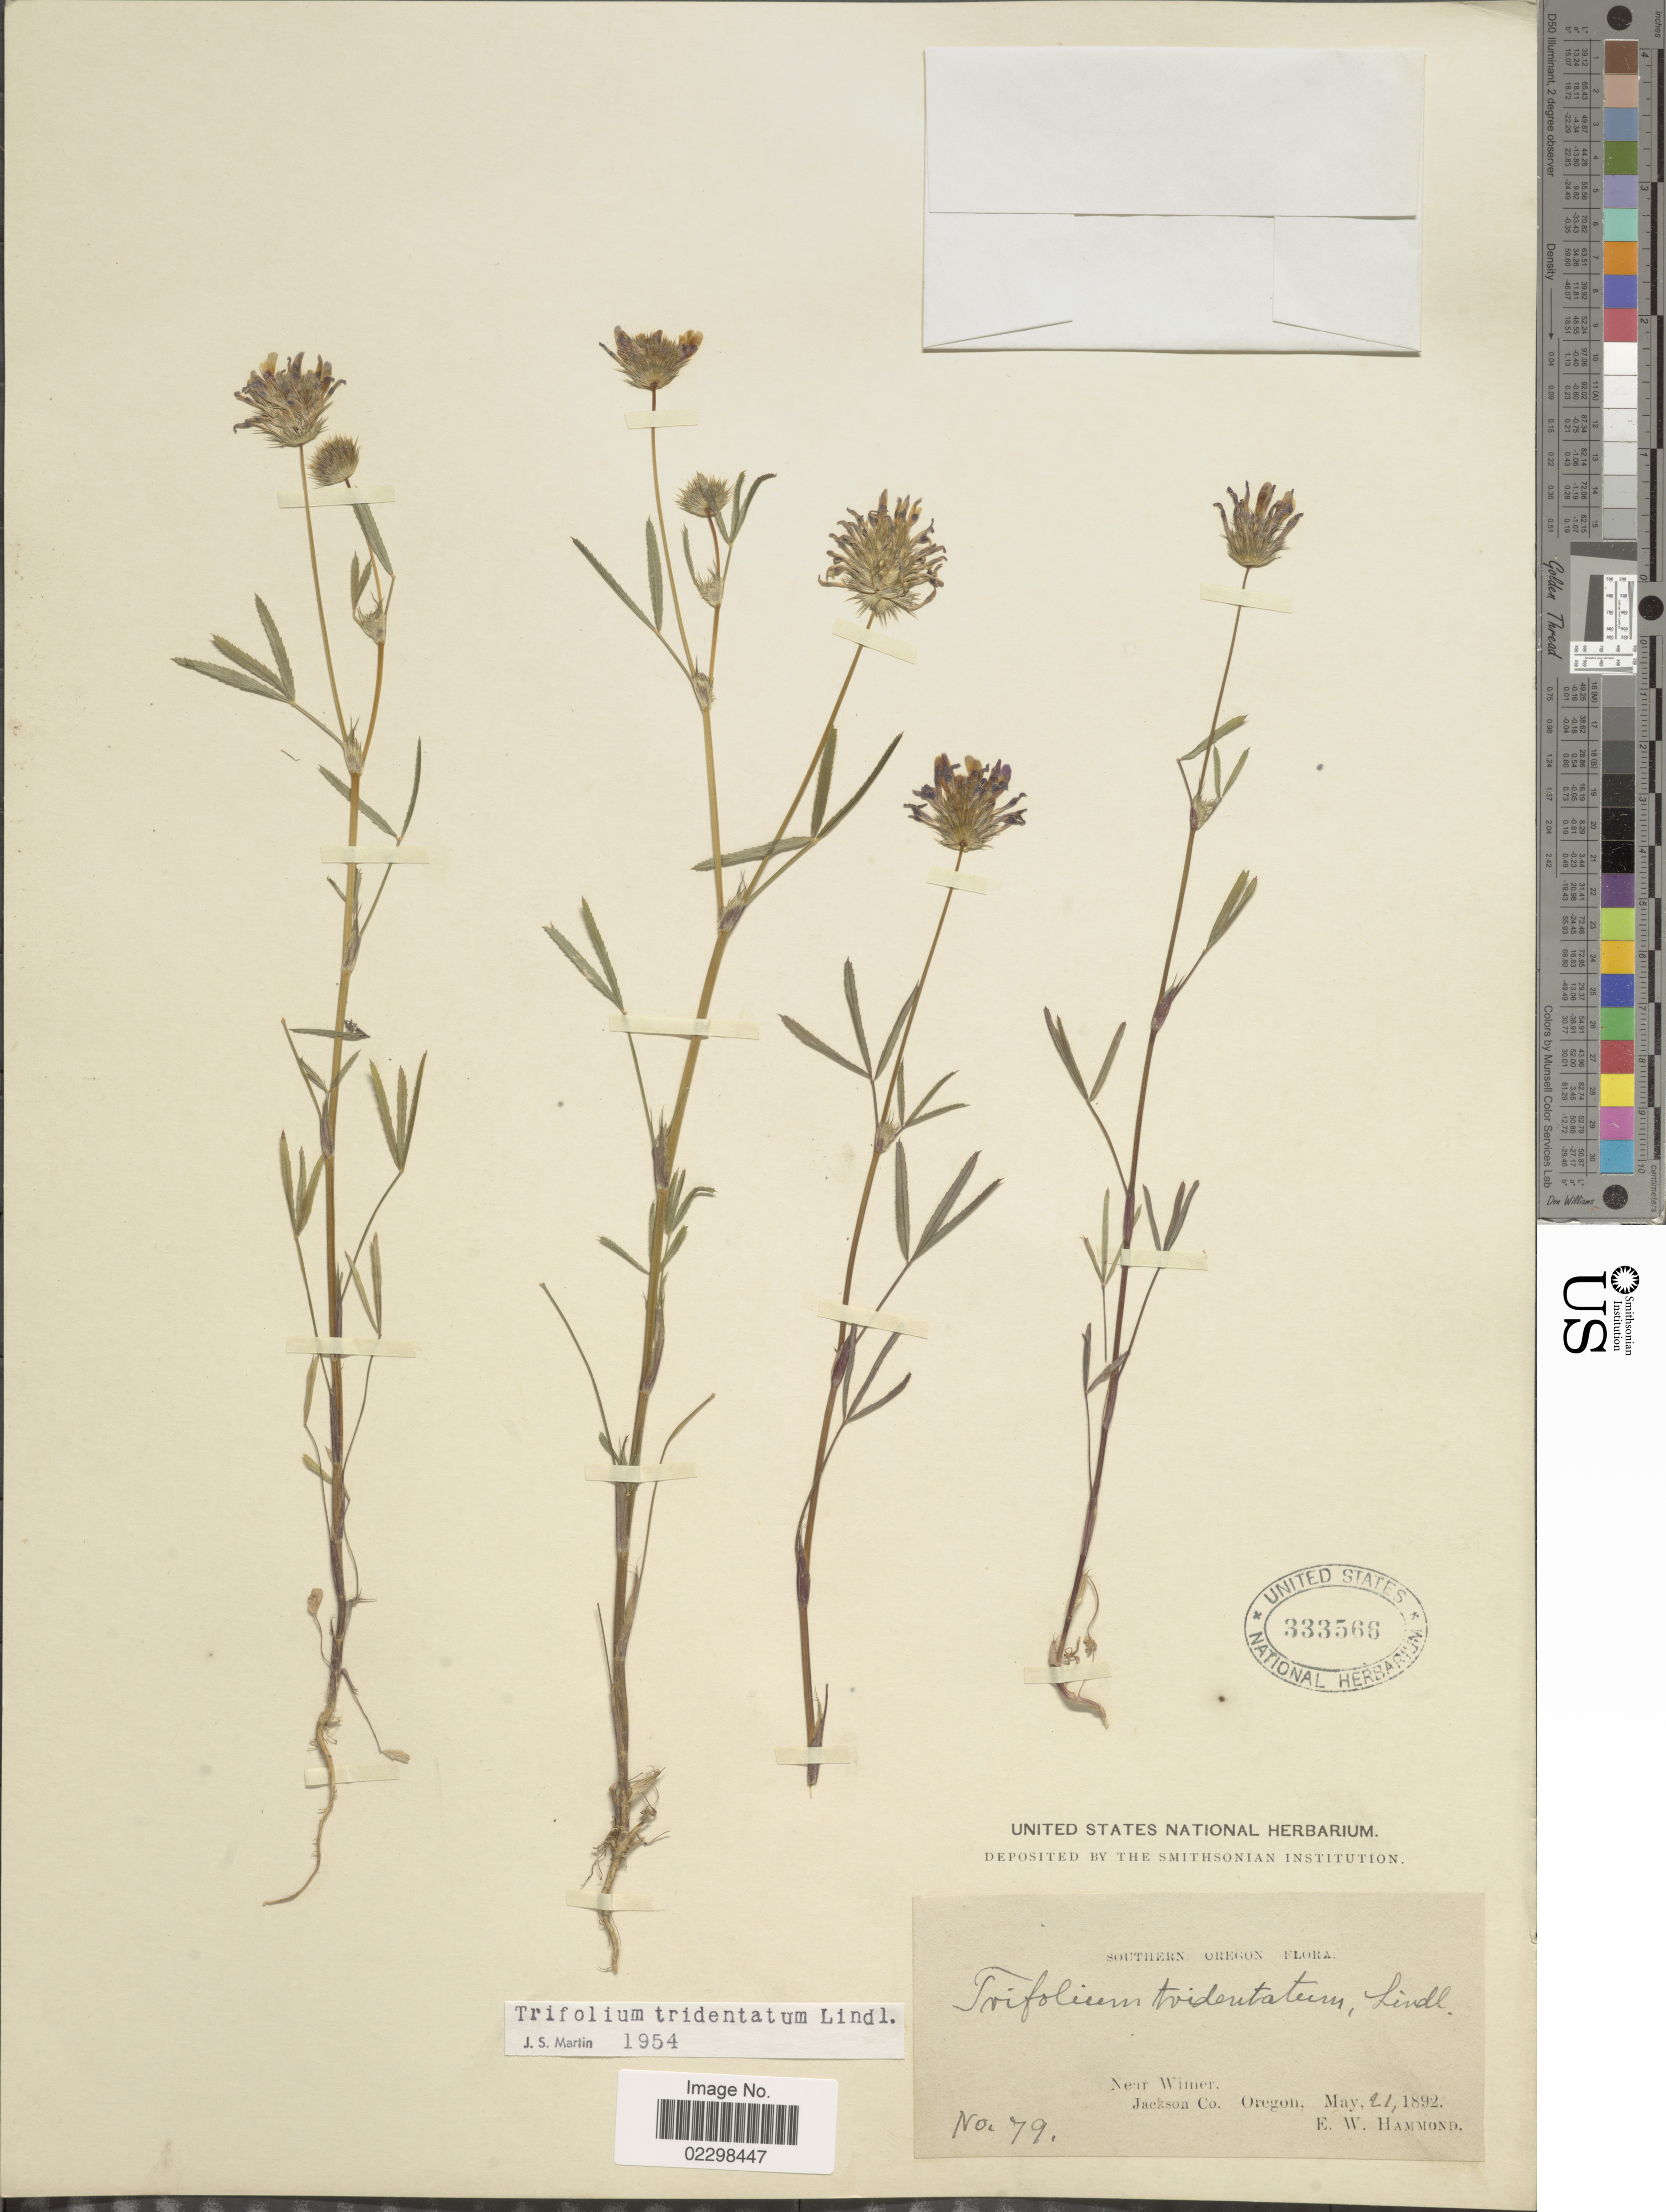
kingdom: Plantae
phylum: Tracheophyta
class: Magnoliopsida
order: Fabales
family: Fabaceae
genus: Trifolium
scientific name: Trifolium tridentatum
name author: Lindl.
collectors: E. Hammond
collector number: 79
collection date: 1892-05-21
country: United States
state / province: Oregon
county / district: Jackson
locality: Southern Oregon, near Wimer, Jackson Co.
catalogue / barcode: US 333566